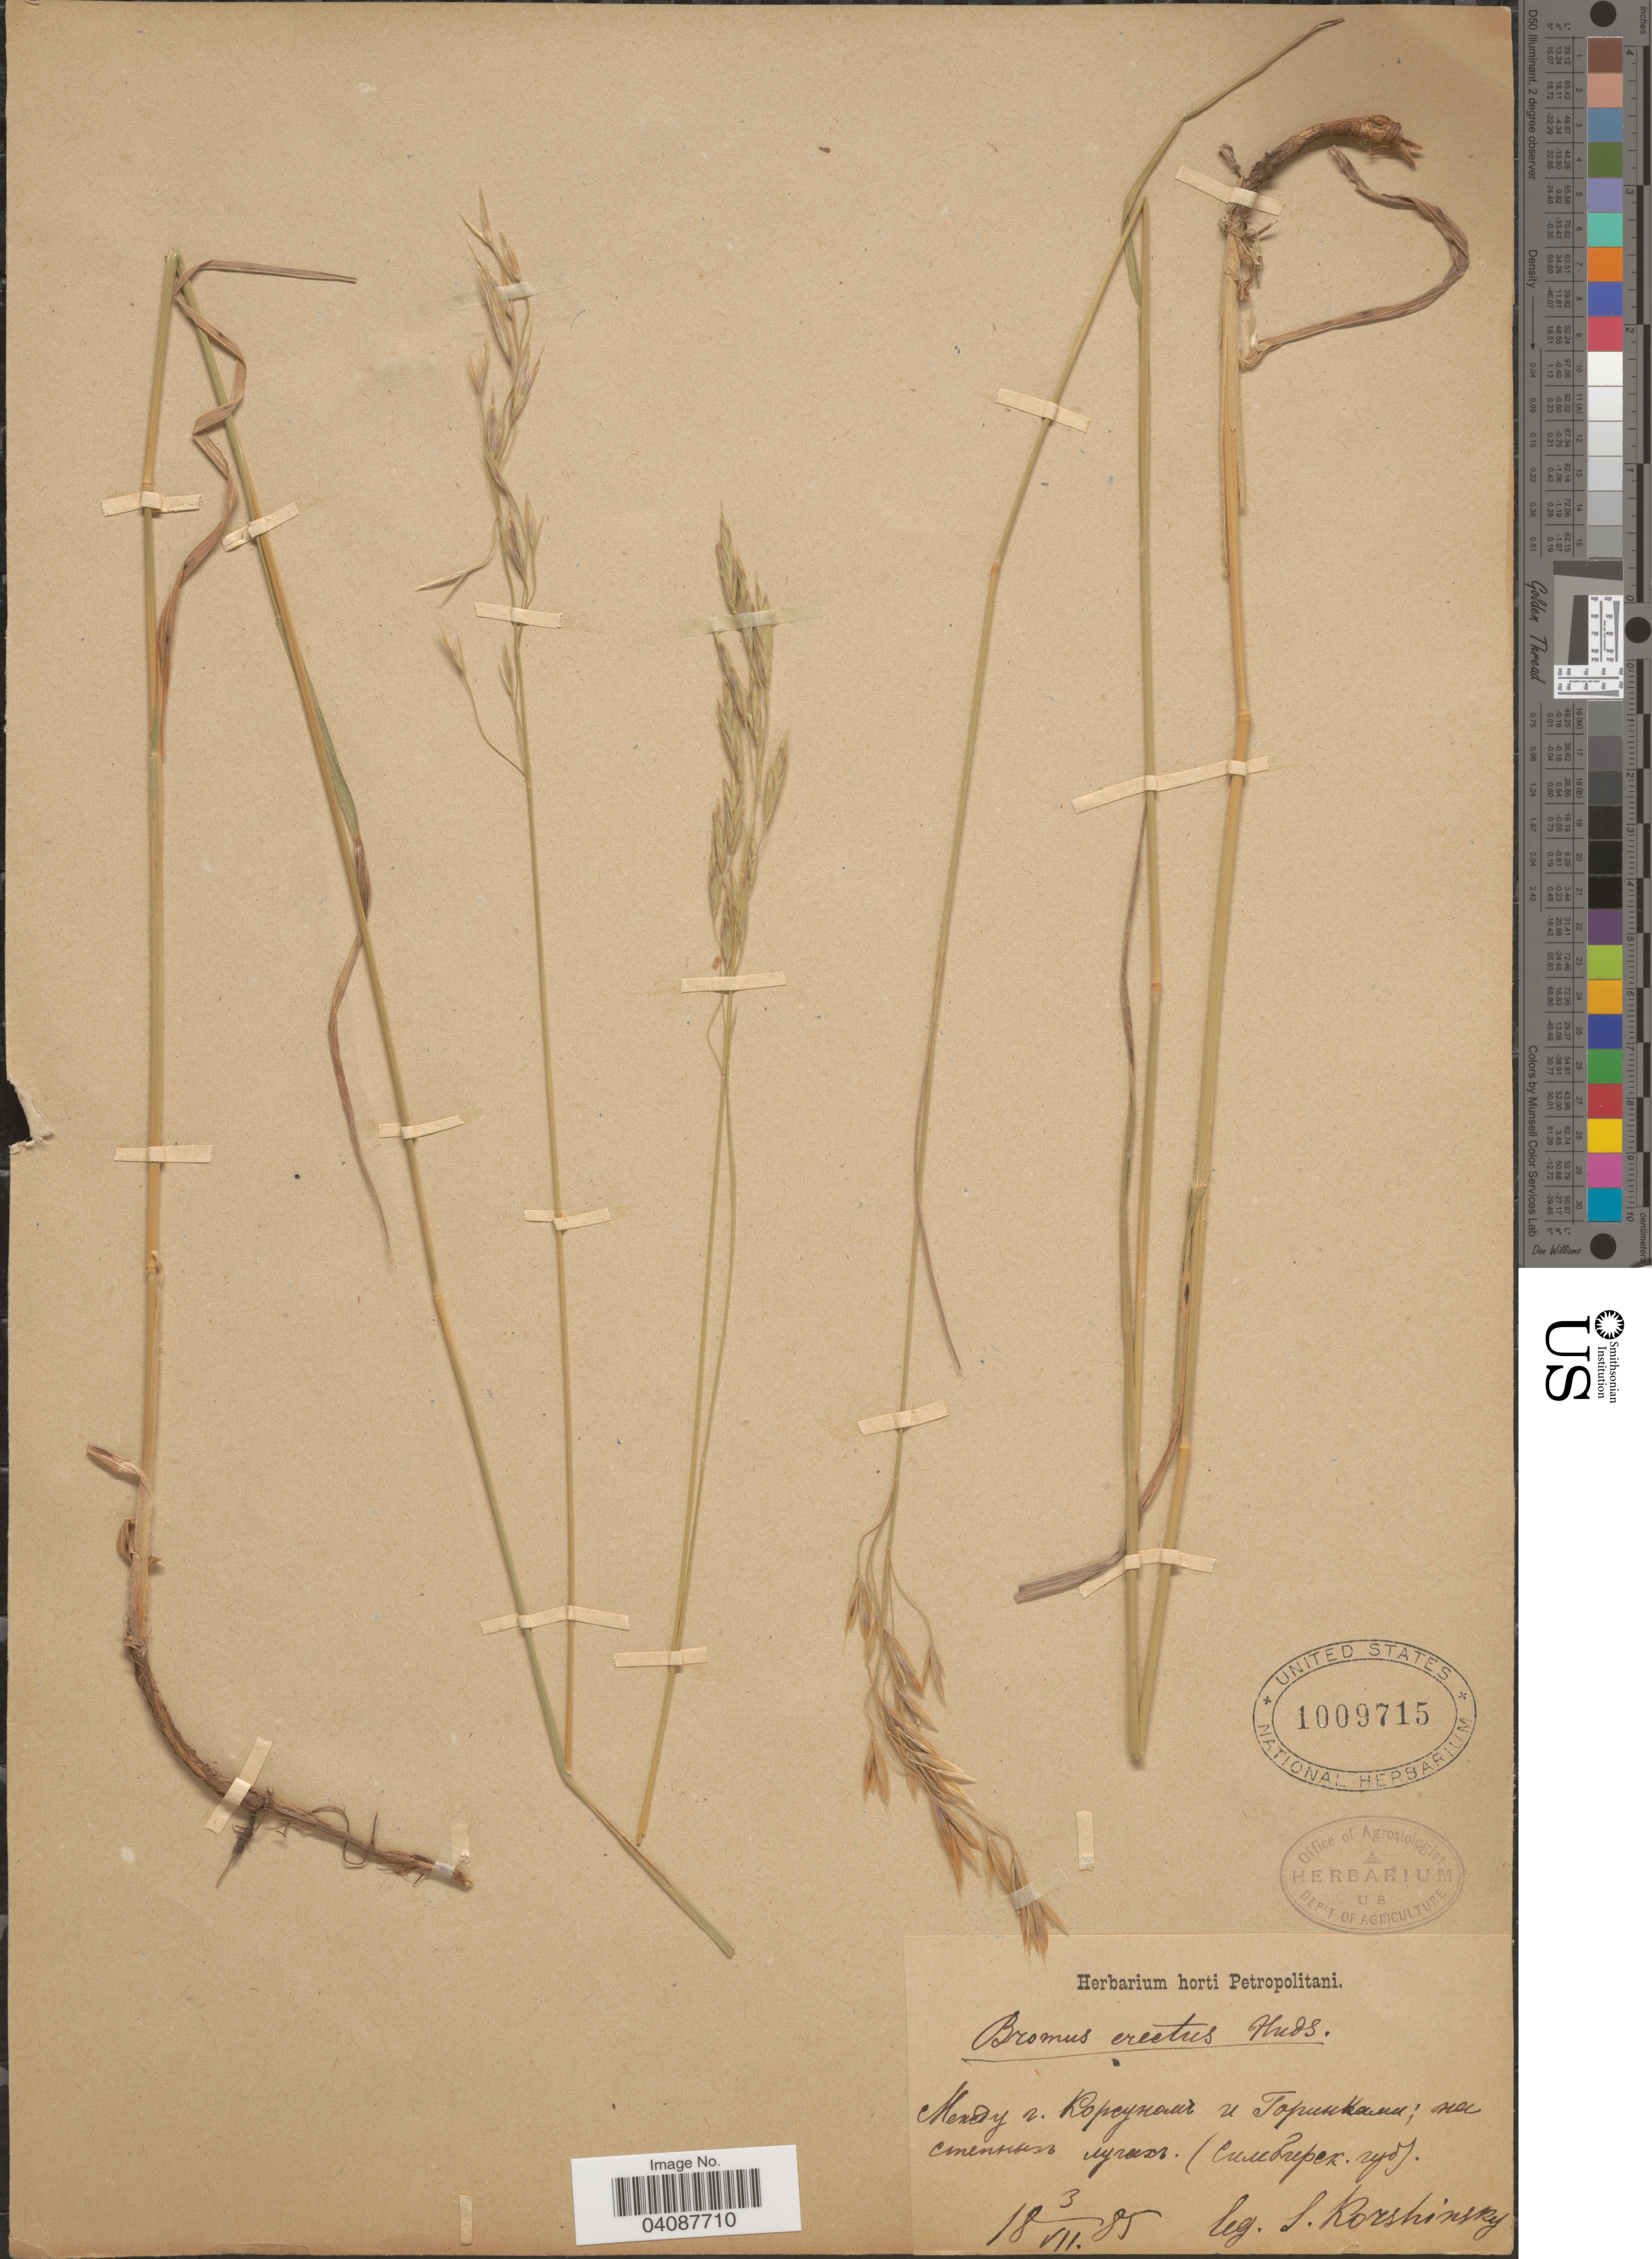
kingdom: Plantae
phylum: Tracheophyta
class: Liliopsida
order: Poales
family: Poaceae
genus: Bromus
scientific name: Bromus erectus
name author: Huds.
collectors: S. I. Korshinsky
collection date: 1885-07-03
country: Russian Federation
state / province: Ulyanovsk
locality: Between Korsun and Gorenki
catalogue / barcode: US 1009715